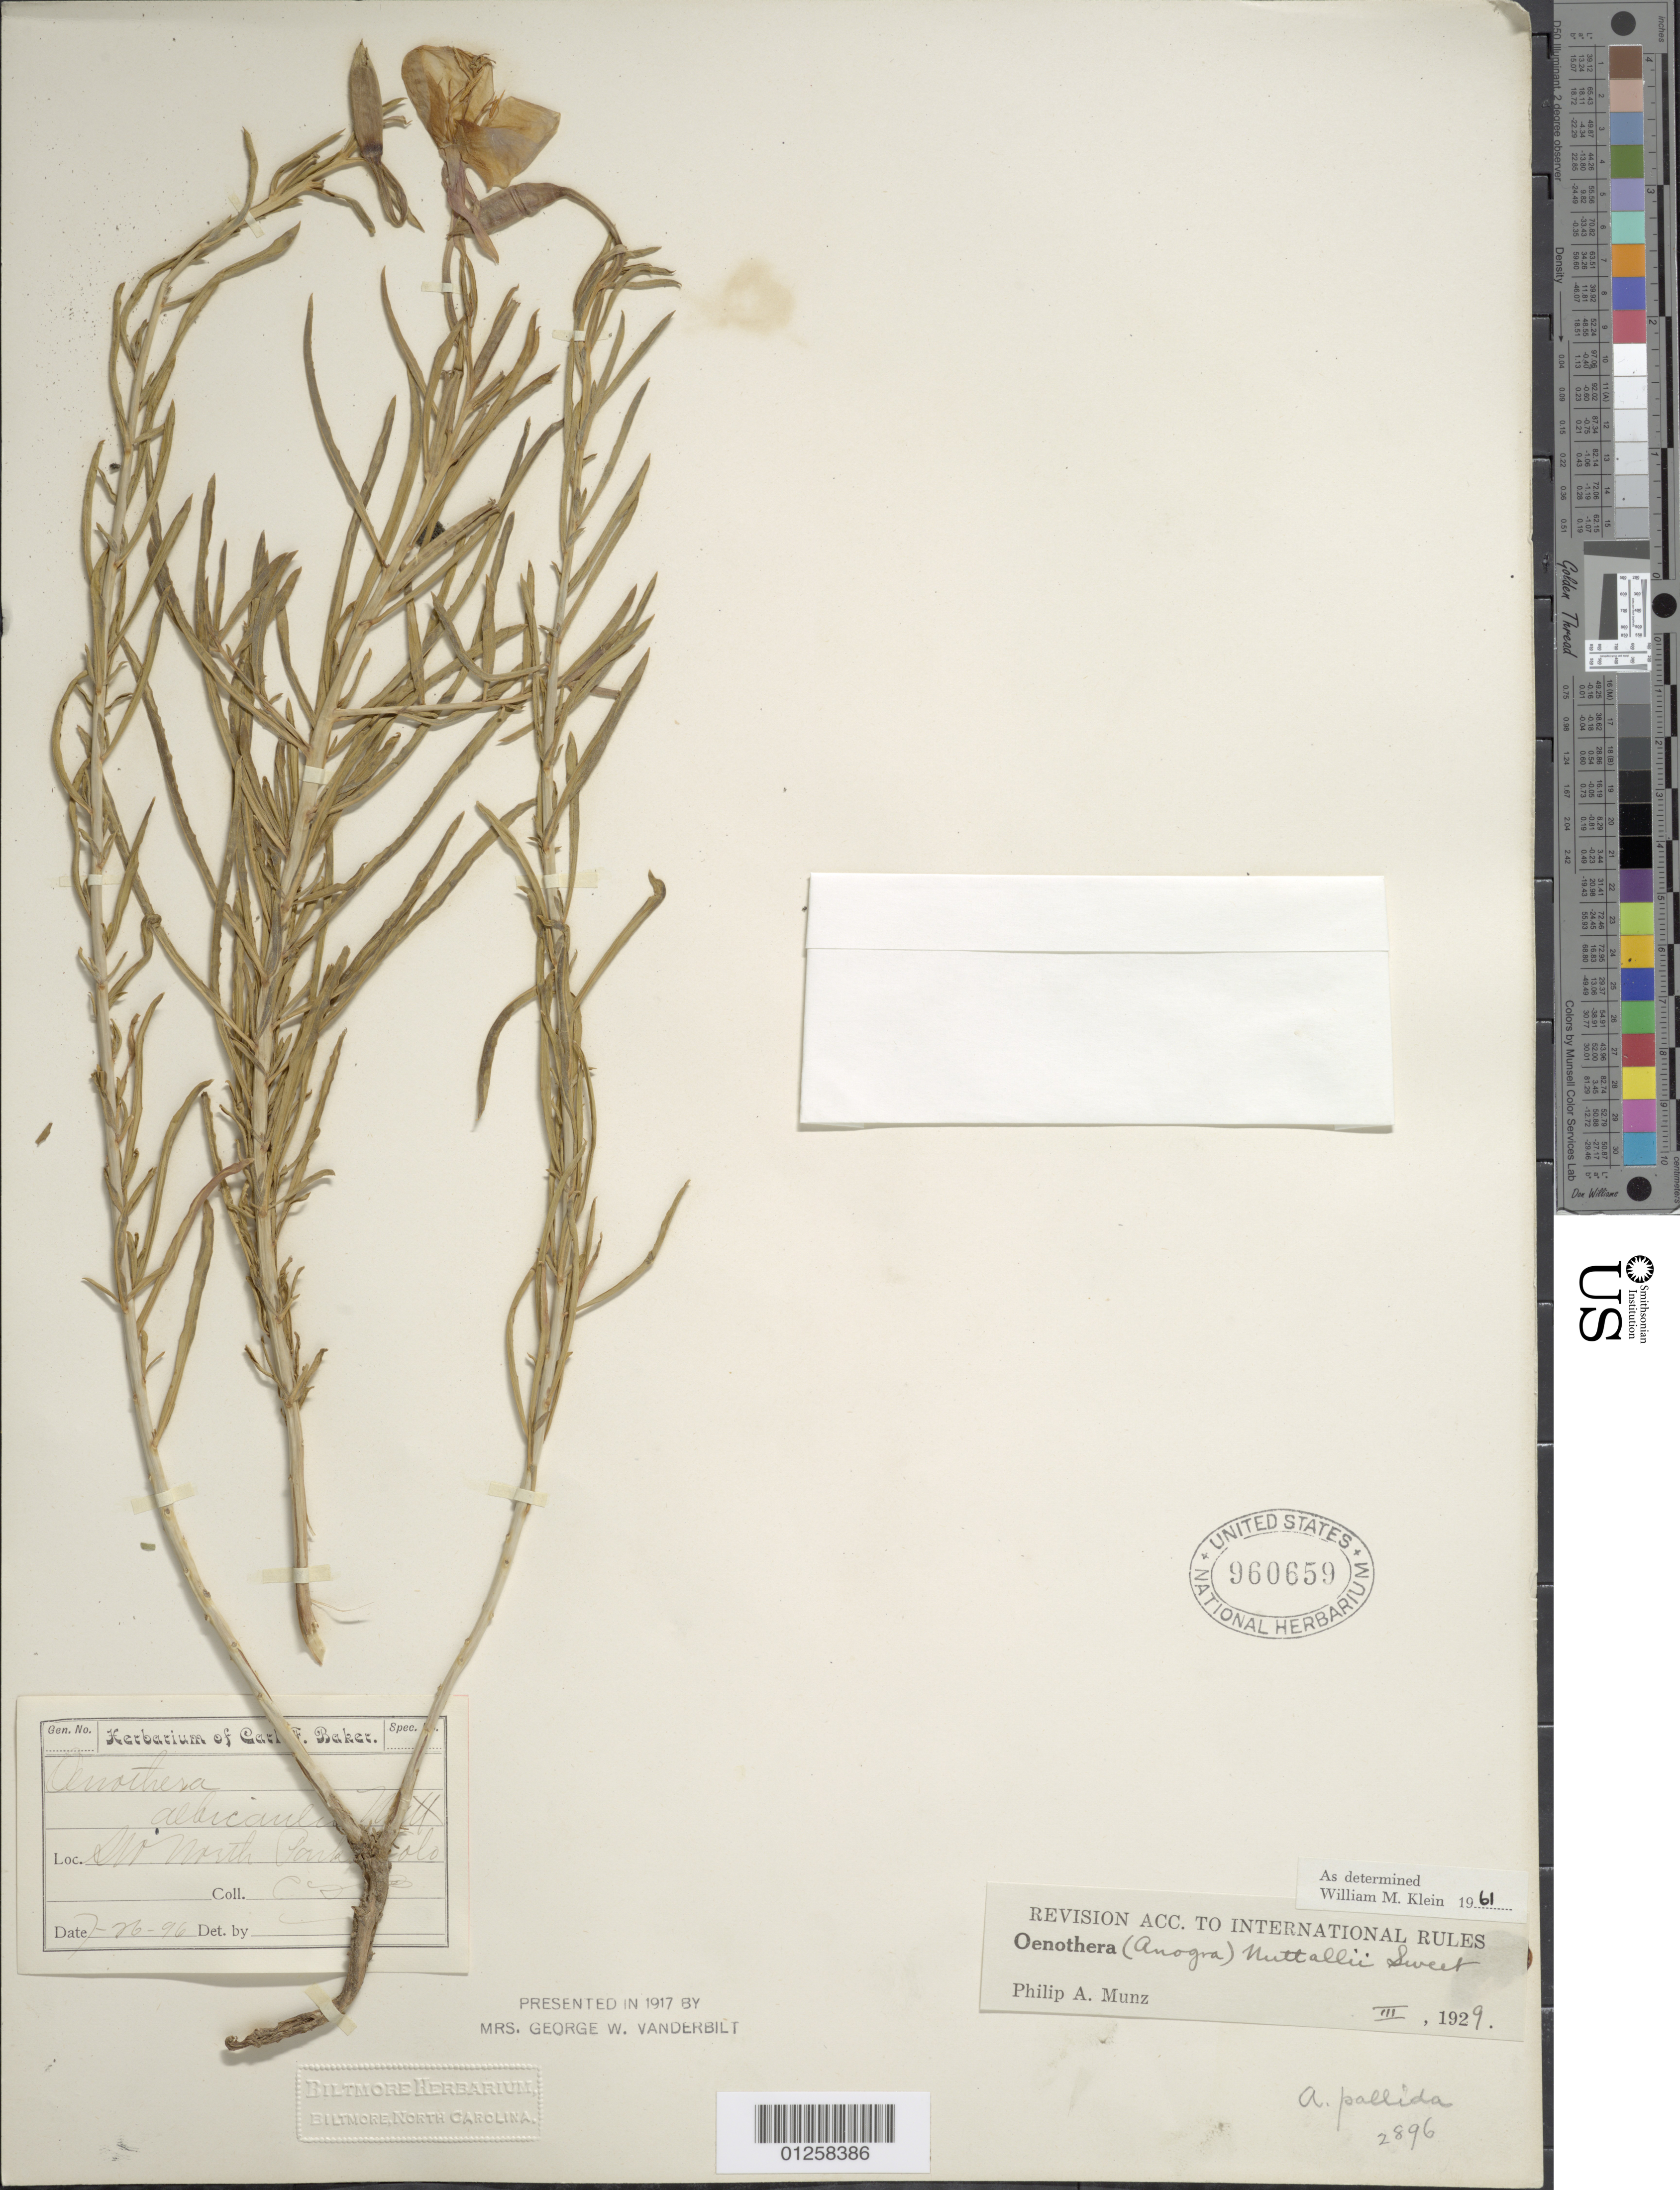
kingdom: Plantae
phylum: Tracheophyta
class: Magnoliopsida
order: Myrtales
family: Onagraceae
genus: Oenothera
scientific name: Oenothera nuttallii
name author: Sweet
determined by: Klein, W. M.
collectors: C. F. Baker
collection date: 1996-07-26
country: United States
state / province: Colorado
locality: ? North Park.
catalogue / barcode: US 960659